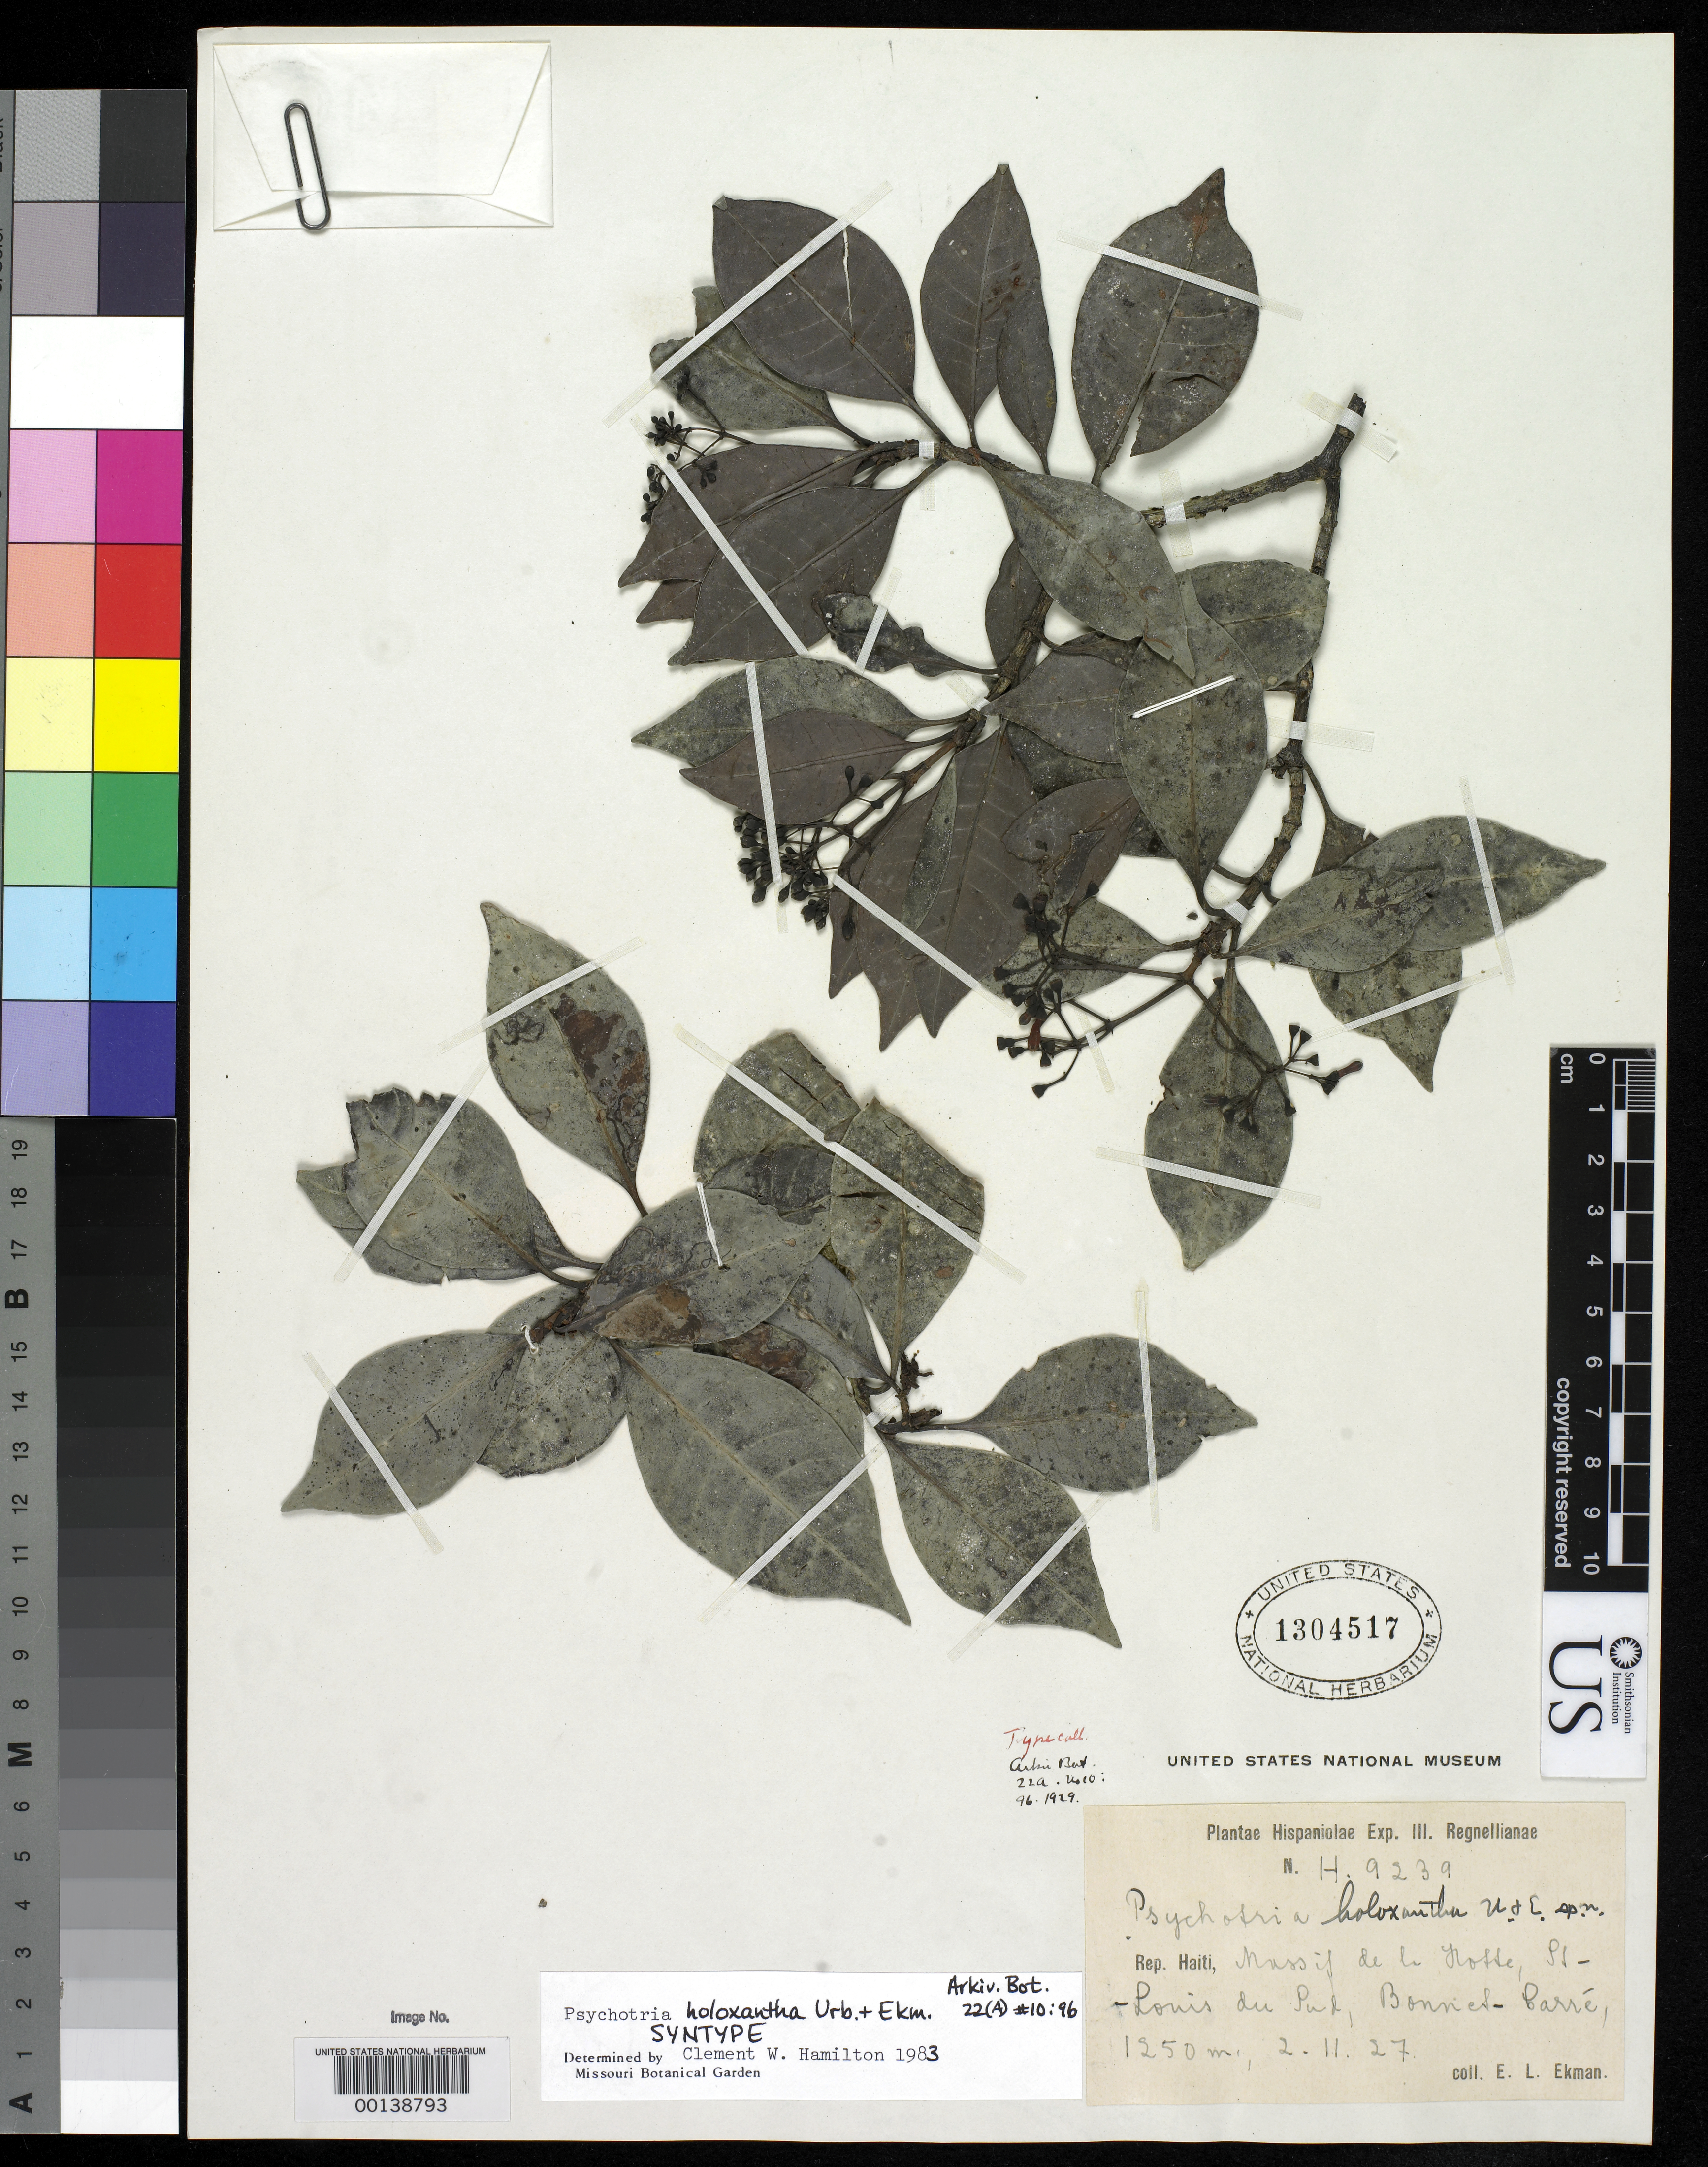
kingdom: Plantae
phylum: Tracheophyta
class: Magnoliopsida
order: Gentianales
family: Rubiaceae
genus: Psychotria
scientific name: Psychotria holoxantha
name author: Urb. & Ekman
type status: Isotype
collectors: E. L. Ekman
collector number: H 9239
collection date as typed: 02 Nov 1927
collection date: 1927-11-02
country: Haiti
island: Hispaniola Island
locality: Massif de la Hotte, St. Luis du Sud, Bonnet-Carre.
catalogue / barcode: US 1304517